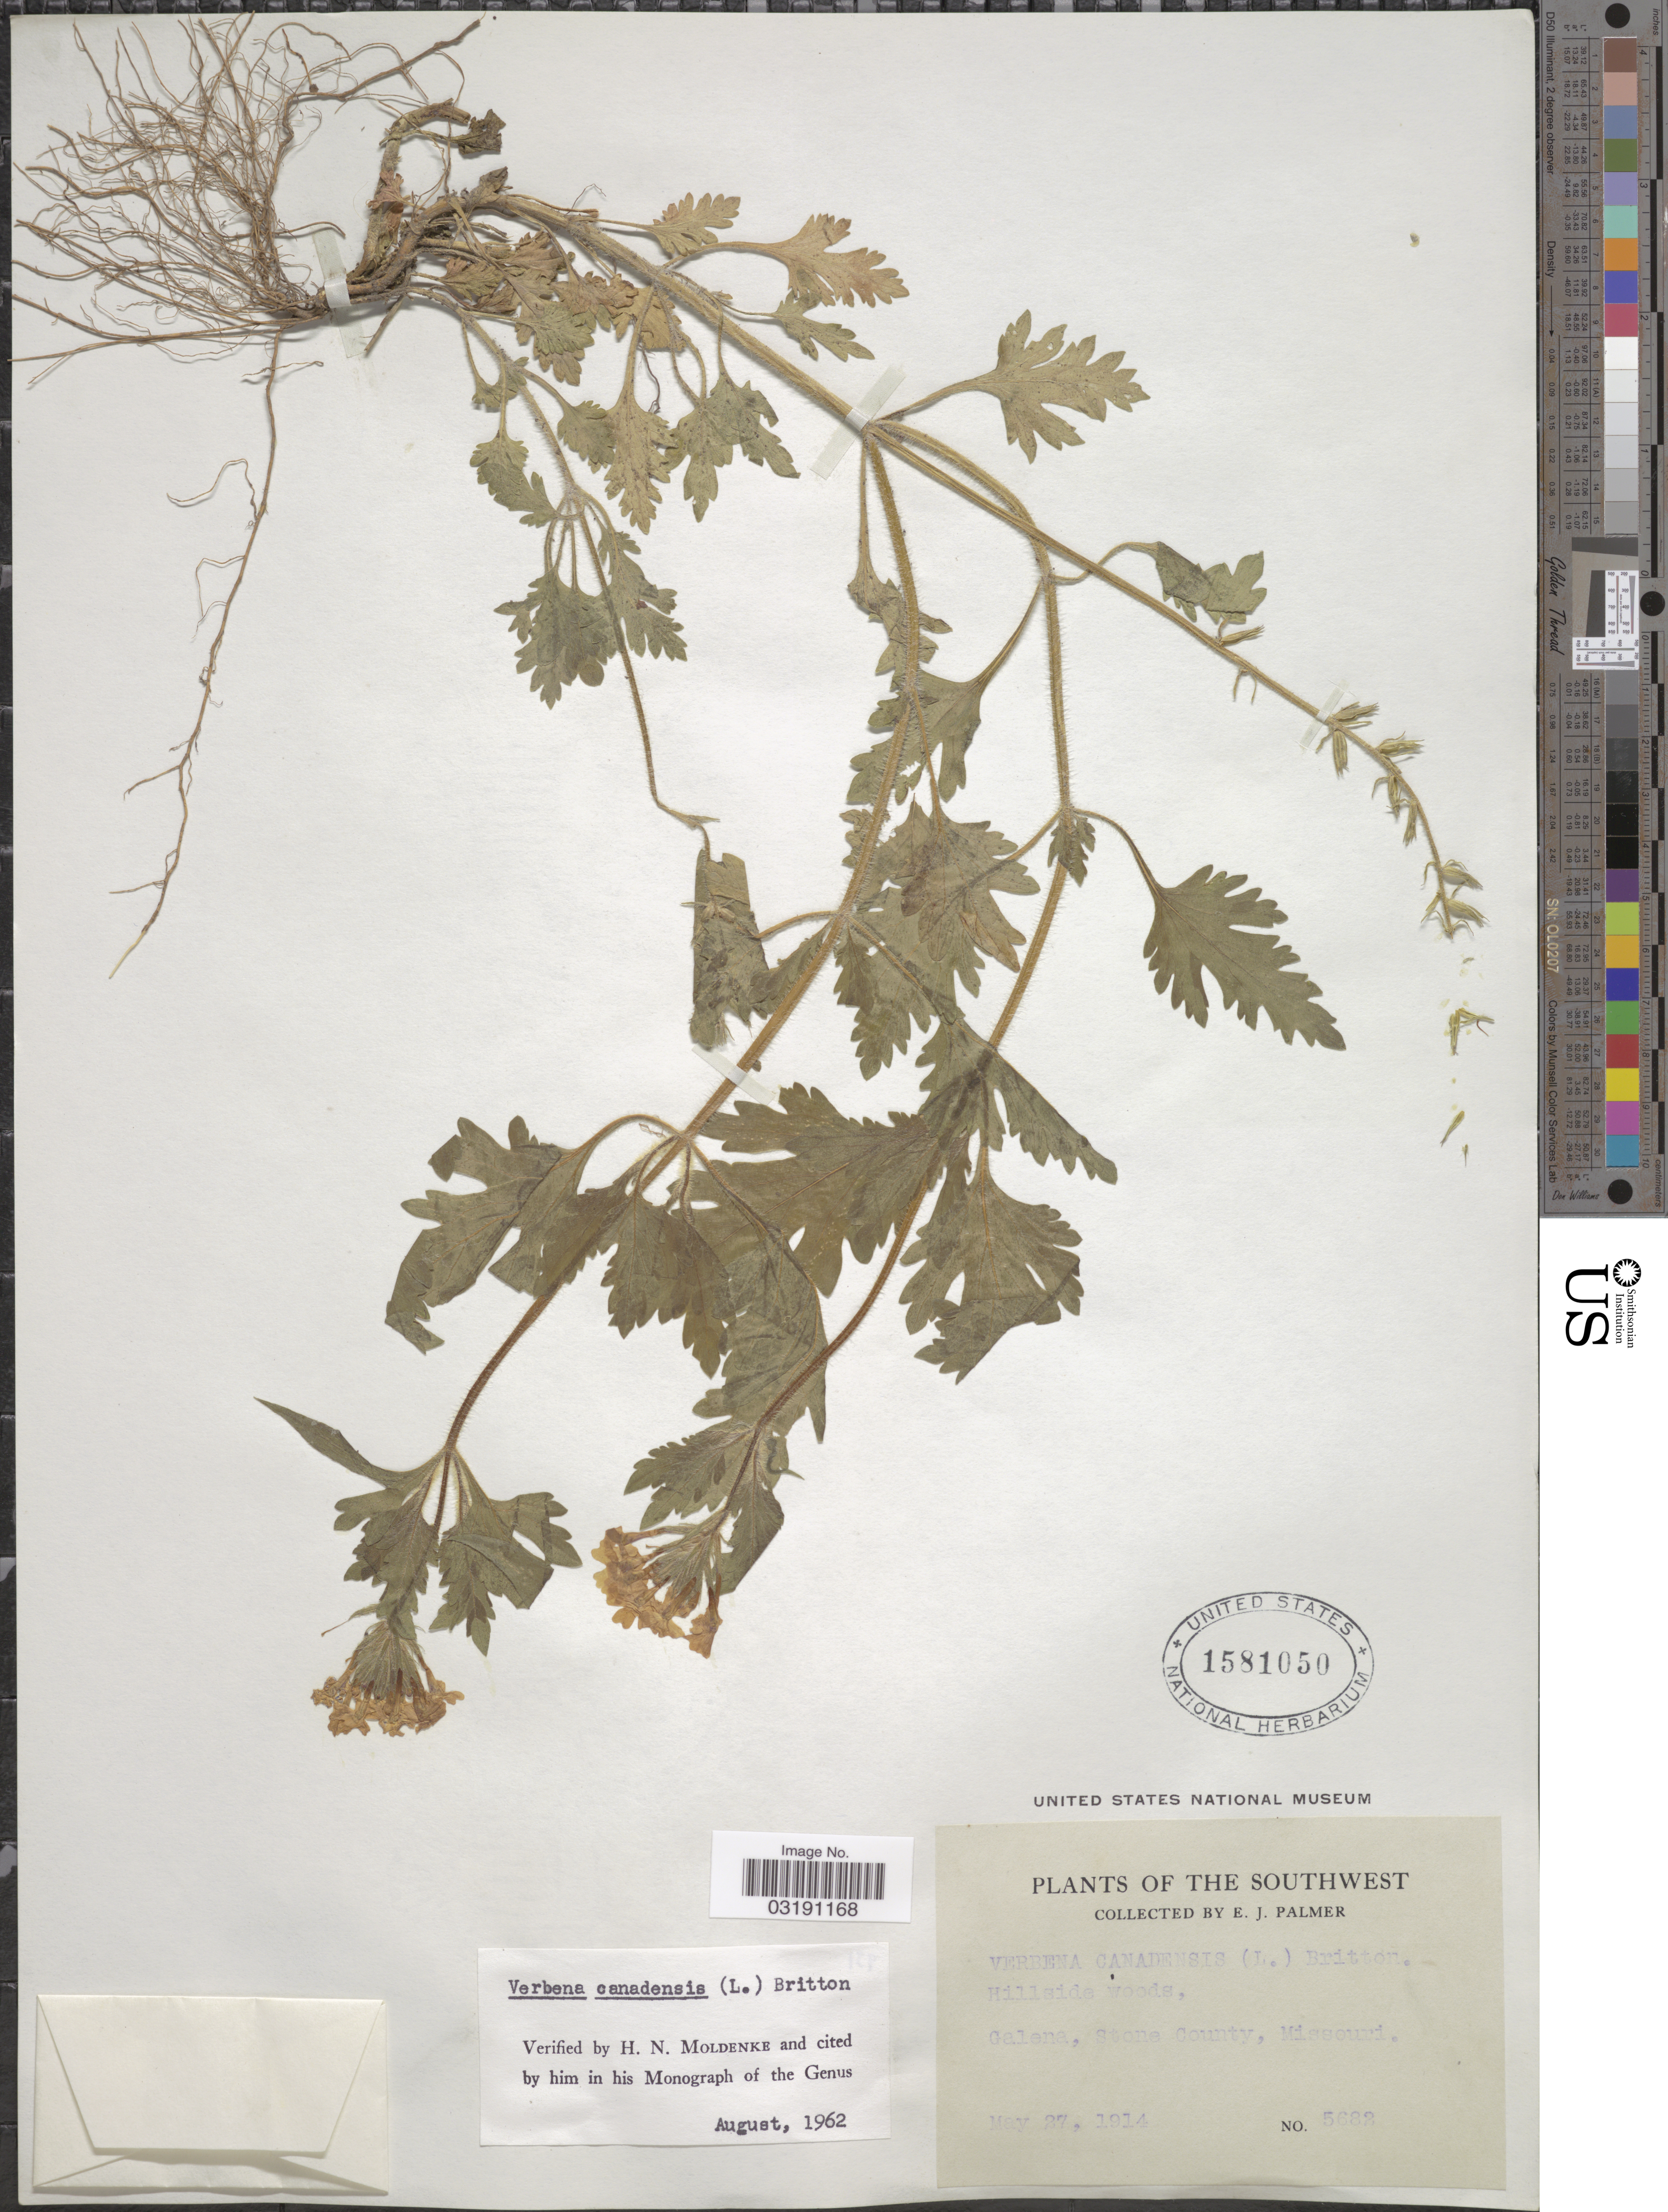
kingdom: Plantae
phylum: Tracheophyta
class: Magnoliopsida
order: Lamiales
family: Verbenaceae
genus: Verbena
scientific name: Verbena canadensis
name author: (L.) Britton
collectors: E. J. Palmer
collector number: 5682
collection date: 1914-05-27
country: United States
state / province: Missouri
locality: The Southwest. Galena, Stone County.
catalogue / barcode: US 1581050